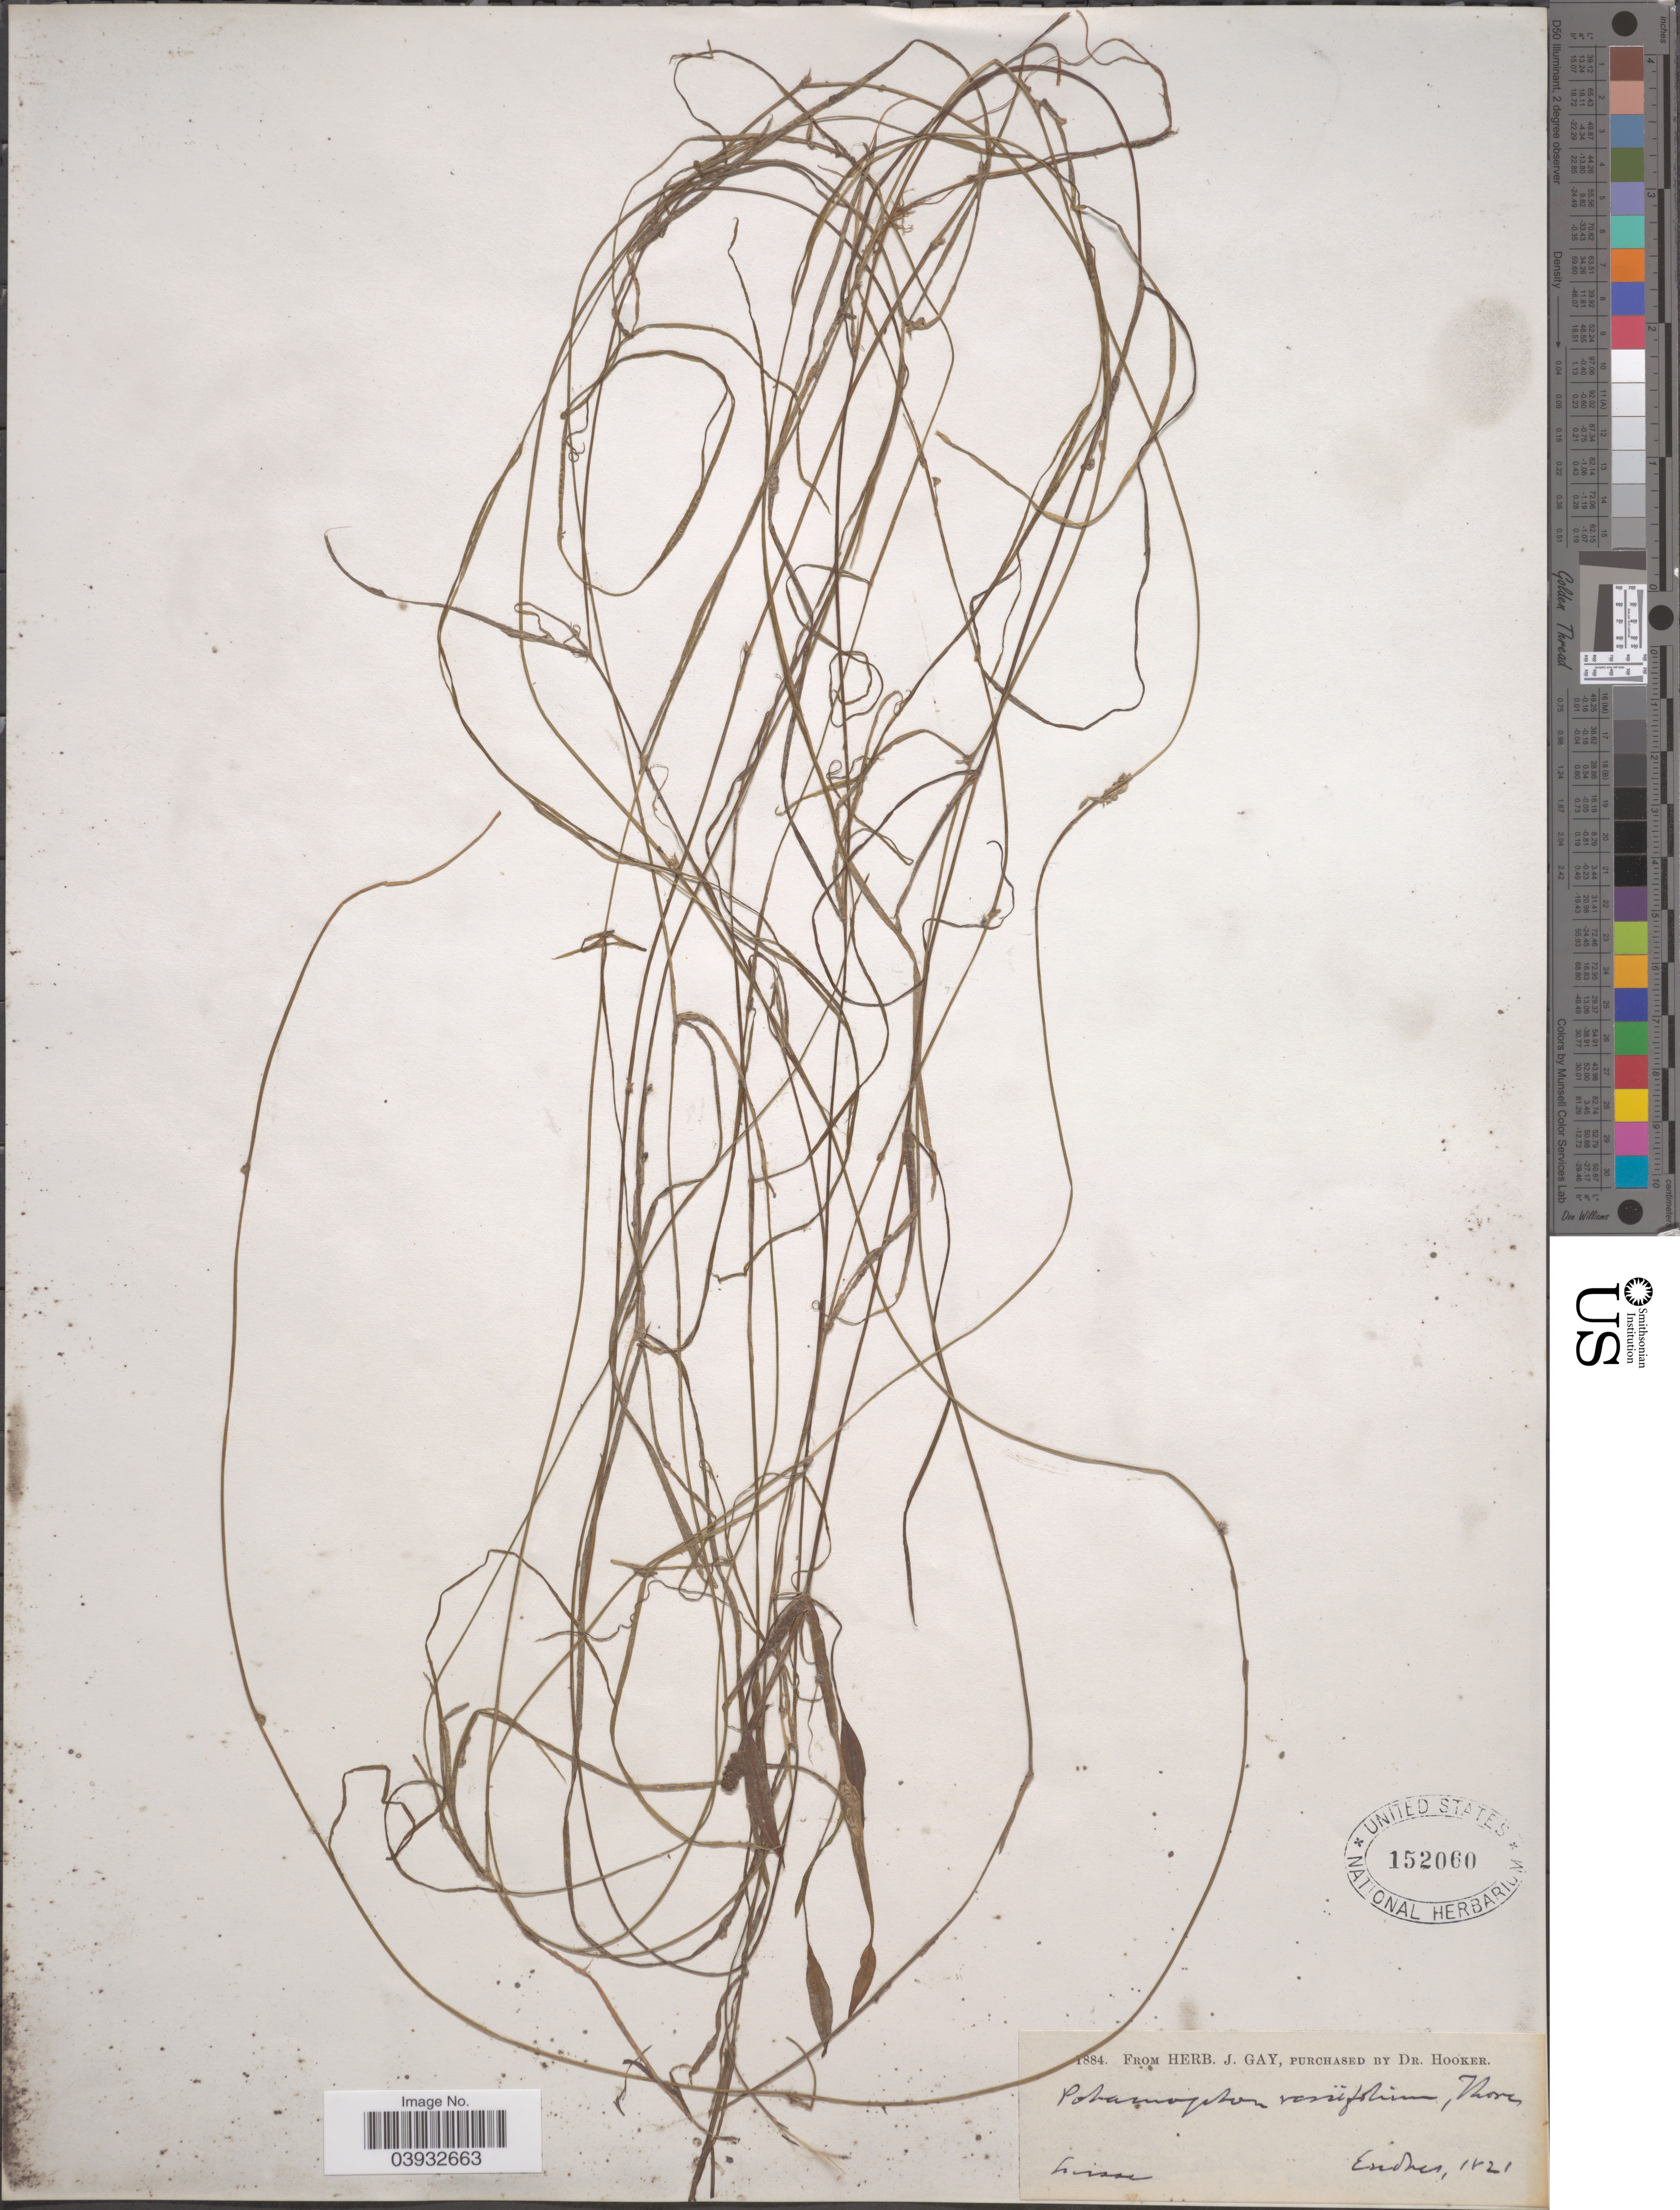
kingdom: Plantae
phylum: Tracheophyta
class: Liliopsida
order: Alismatales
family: Potamogetonaceae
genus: Potamogeton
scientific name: Potamogeton variifolius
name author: Thore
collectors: ex herb. J. Gay & Endner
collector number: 1884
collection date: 1821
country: Switzerland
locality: Suisse.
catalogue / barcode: US 152060